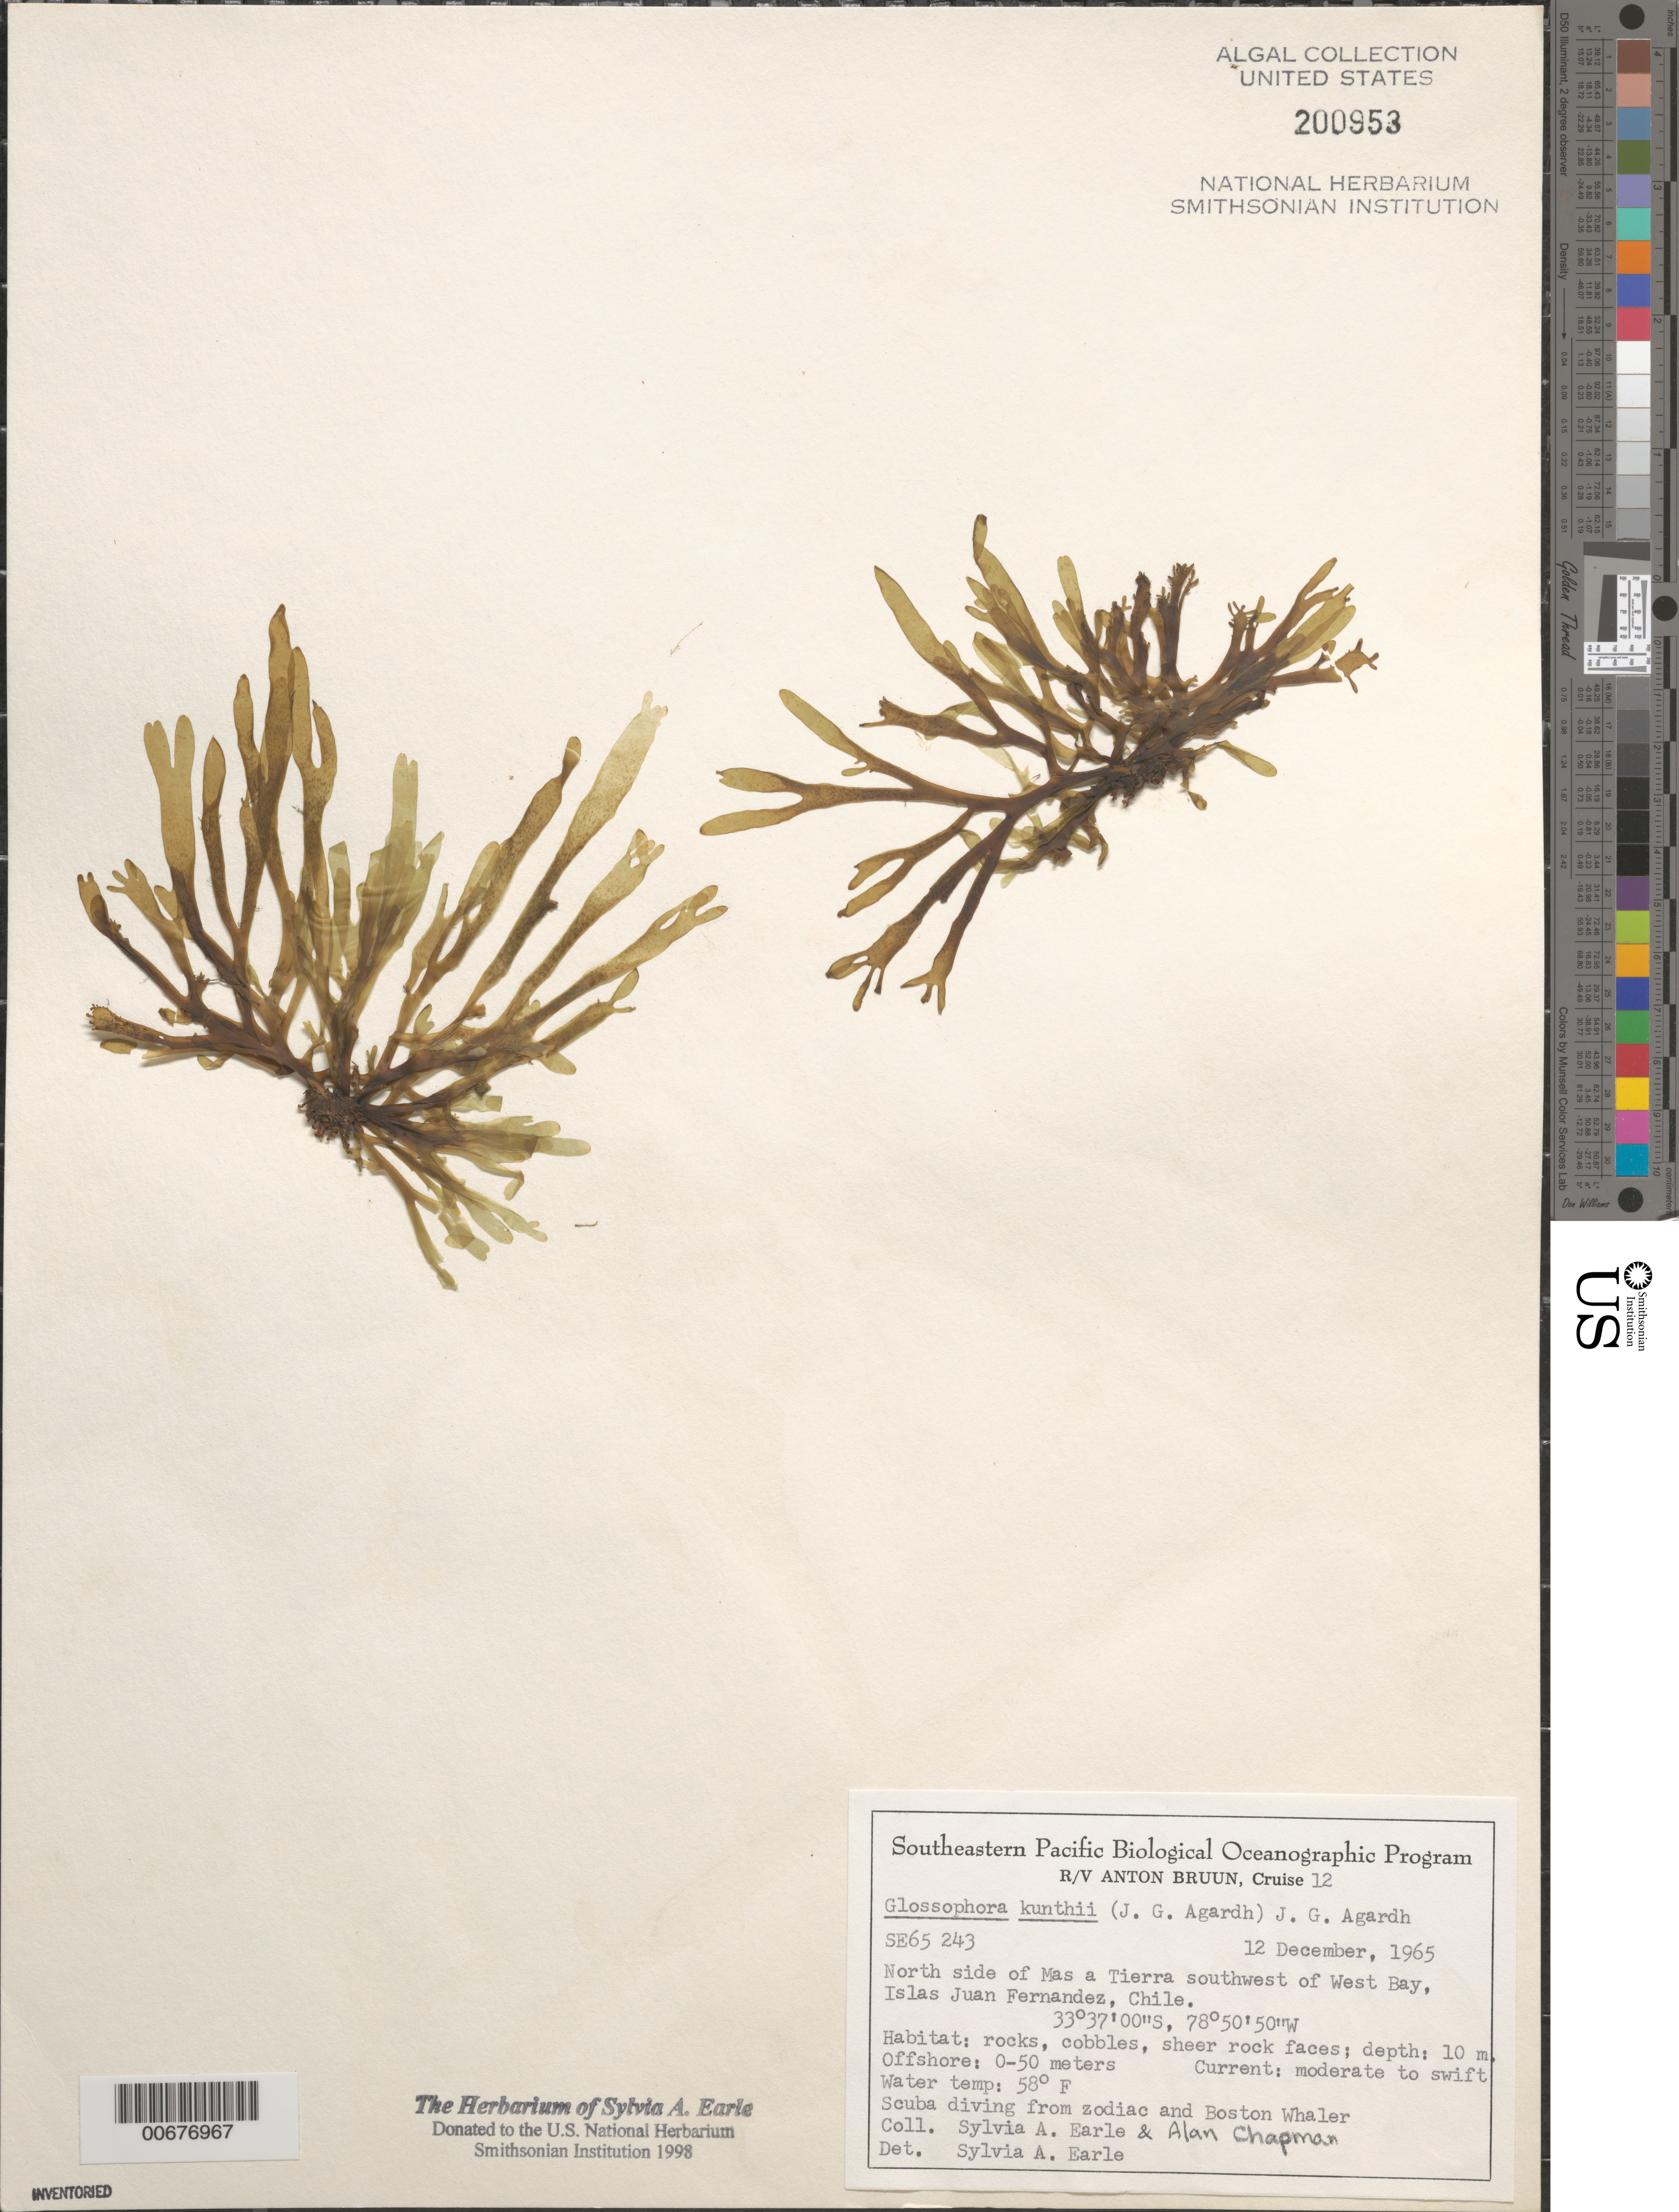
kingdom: Chromista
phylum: Ochrophyta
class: Phaeophyceae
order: Dictyotales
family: Dictyotaceae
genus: Dictyota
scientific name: Dictyota kunthii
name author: (C. Agardh) Grev.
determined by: Algae name updating Project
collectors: S. A. Earle & A. Chapman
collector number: SE 65243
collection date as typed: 12 Dec 1965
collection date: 1965-12-12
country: Chile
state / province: Valparaíso (V)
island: Isla Más a Tierra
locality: Southwest of West Bay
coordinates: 33 37' 00" S, 78 50' 50" W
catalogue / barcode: US 200953